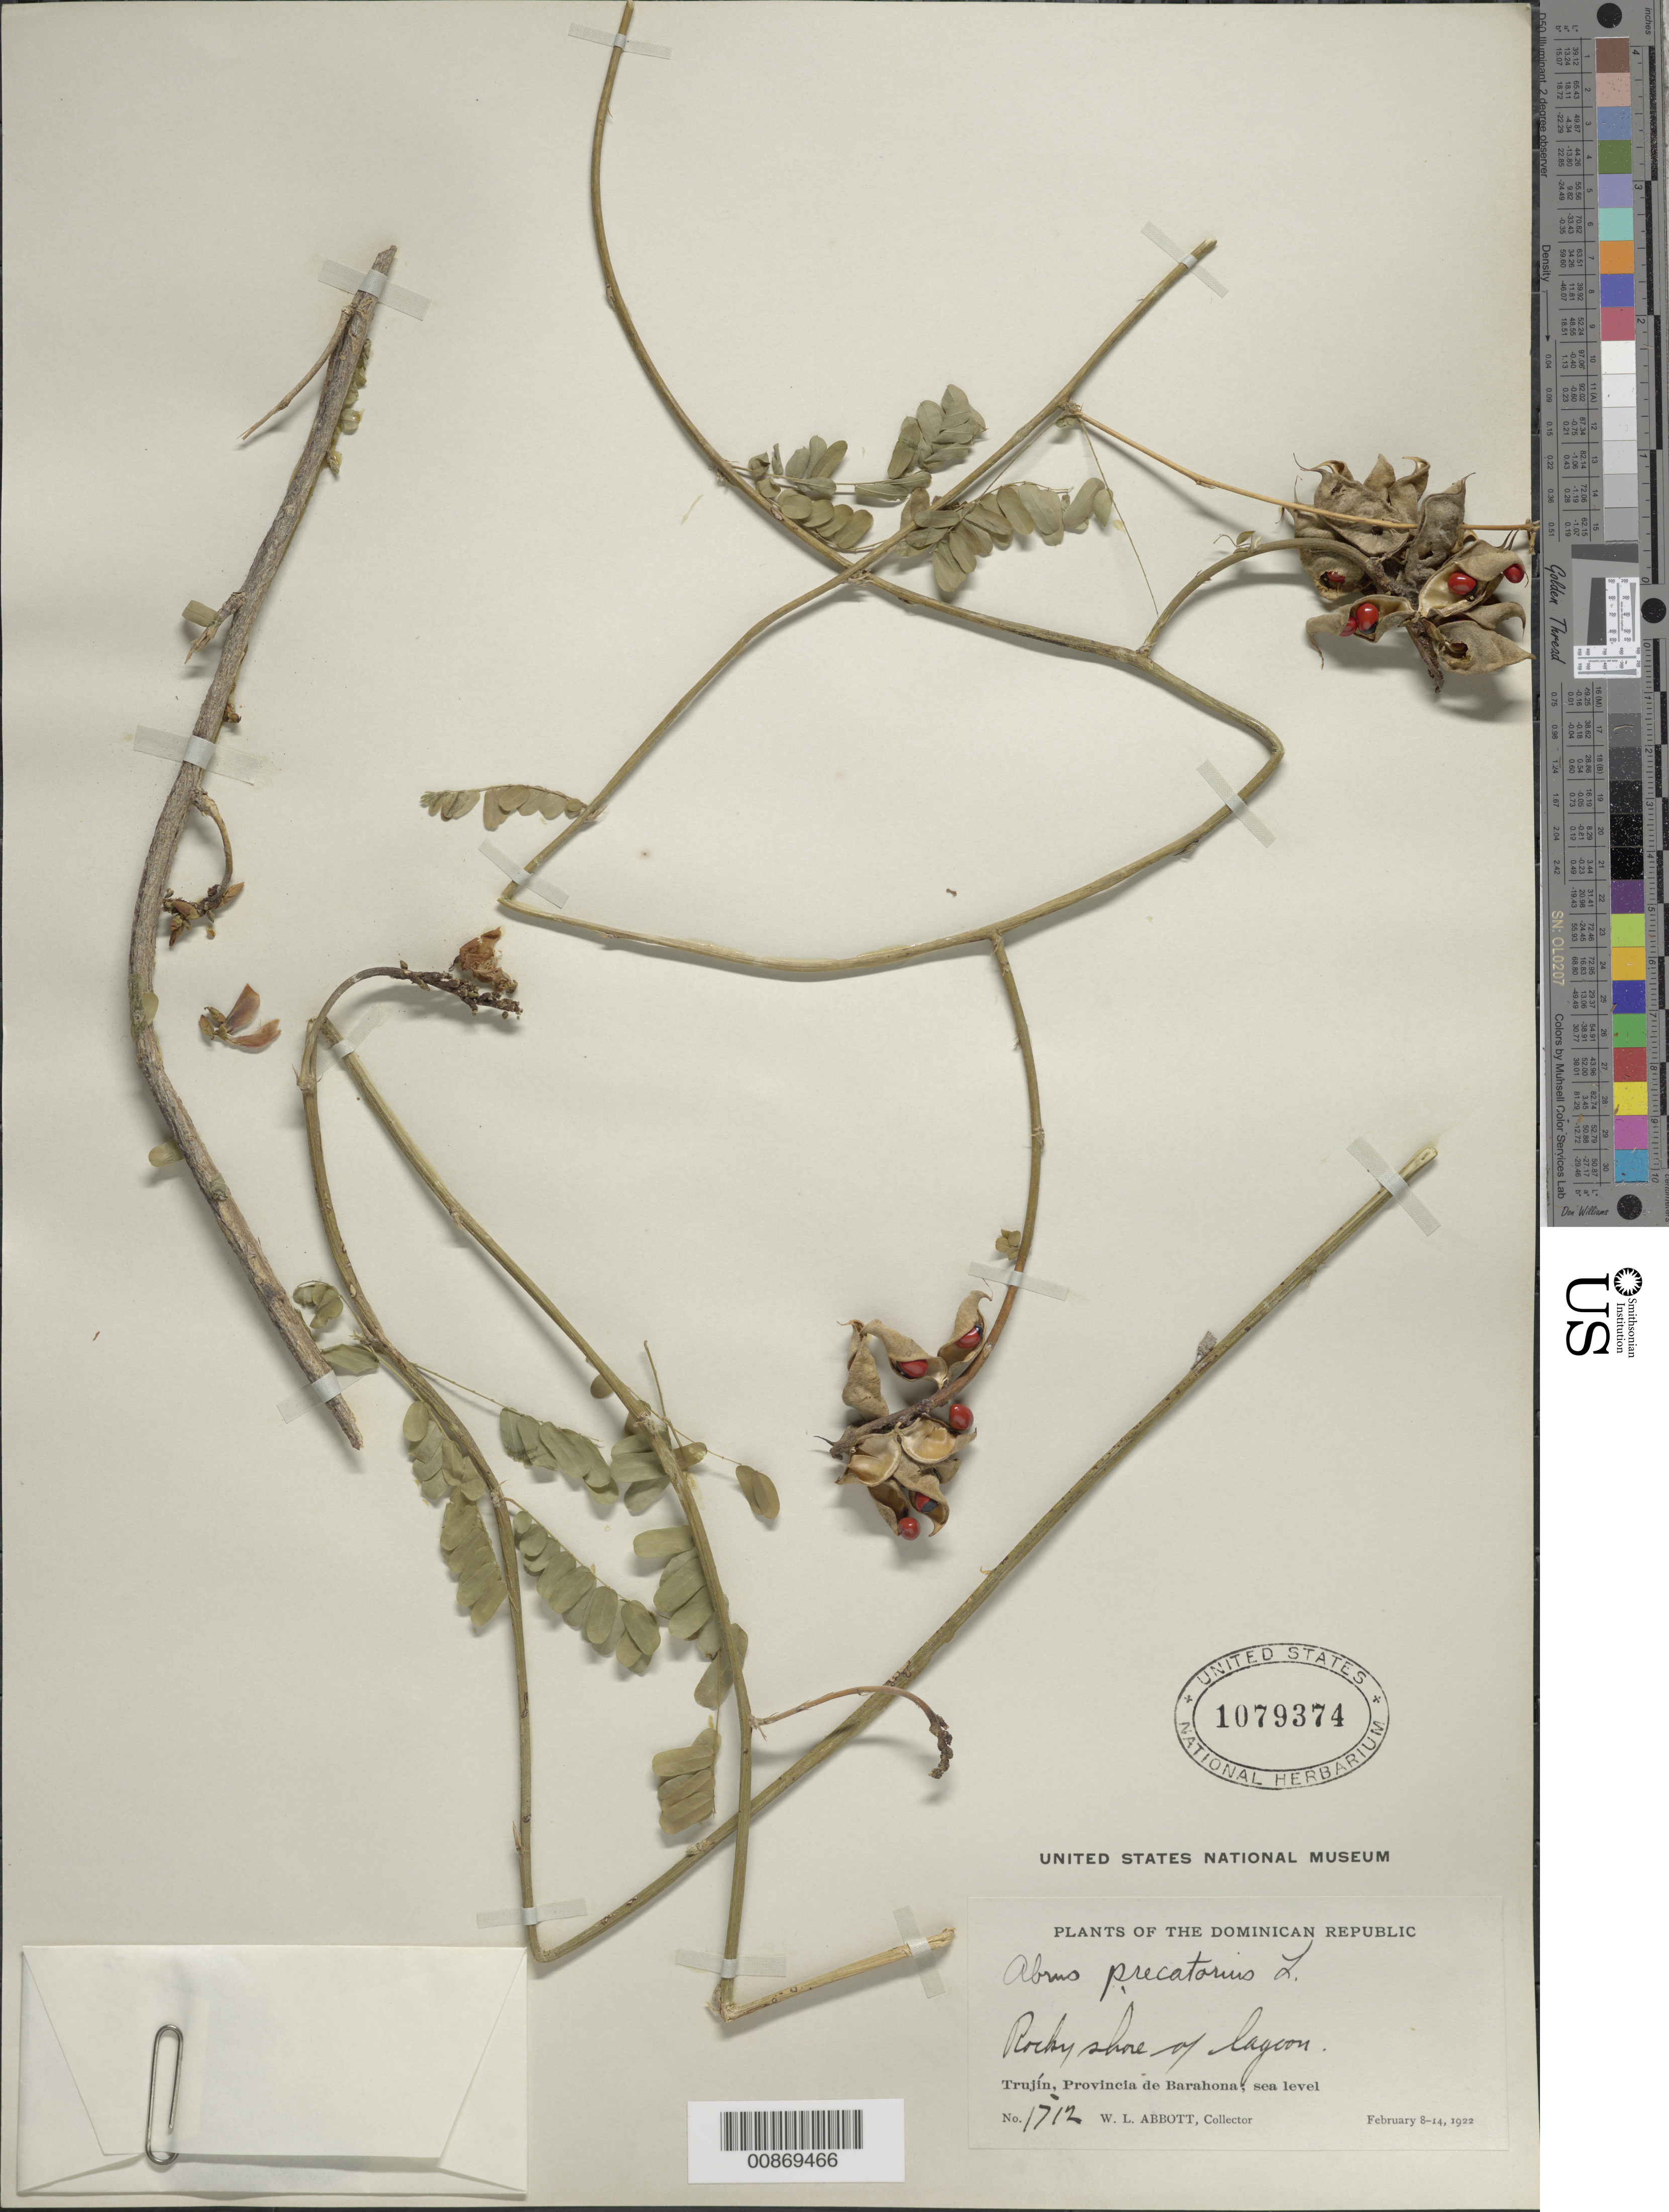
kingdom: Plantae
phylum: Tracheophyta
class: Magnoliopsida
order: Fabales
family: Fabaceae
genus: Abrus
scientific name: Abrus precatorius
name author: L.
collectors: W. L. Abbott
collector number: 1712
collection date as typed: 08 Feb 1922 to 14 Feb 1922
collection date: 1922-02-08/1922-02-14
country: Dominican Republic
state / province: Barahona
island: Hispaniola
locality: Trujín.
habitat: Rocky shore of lagoon.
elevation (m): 0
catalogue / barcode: US 1079374